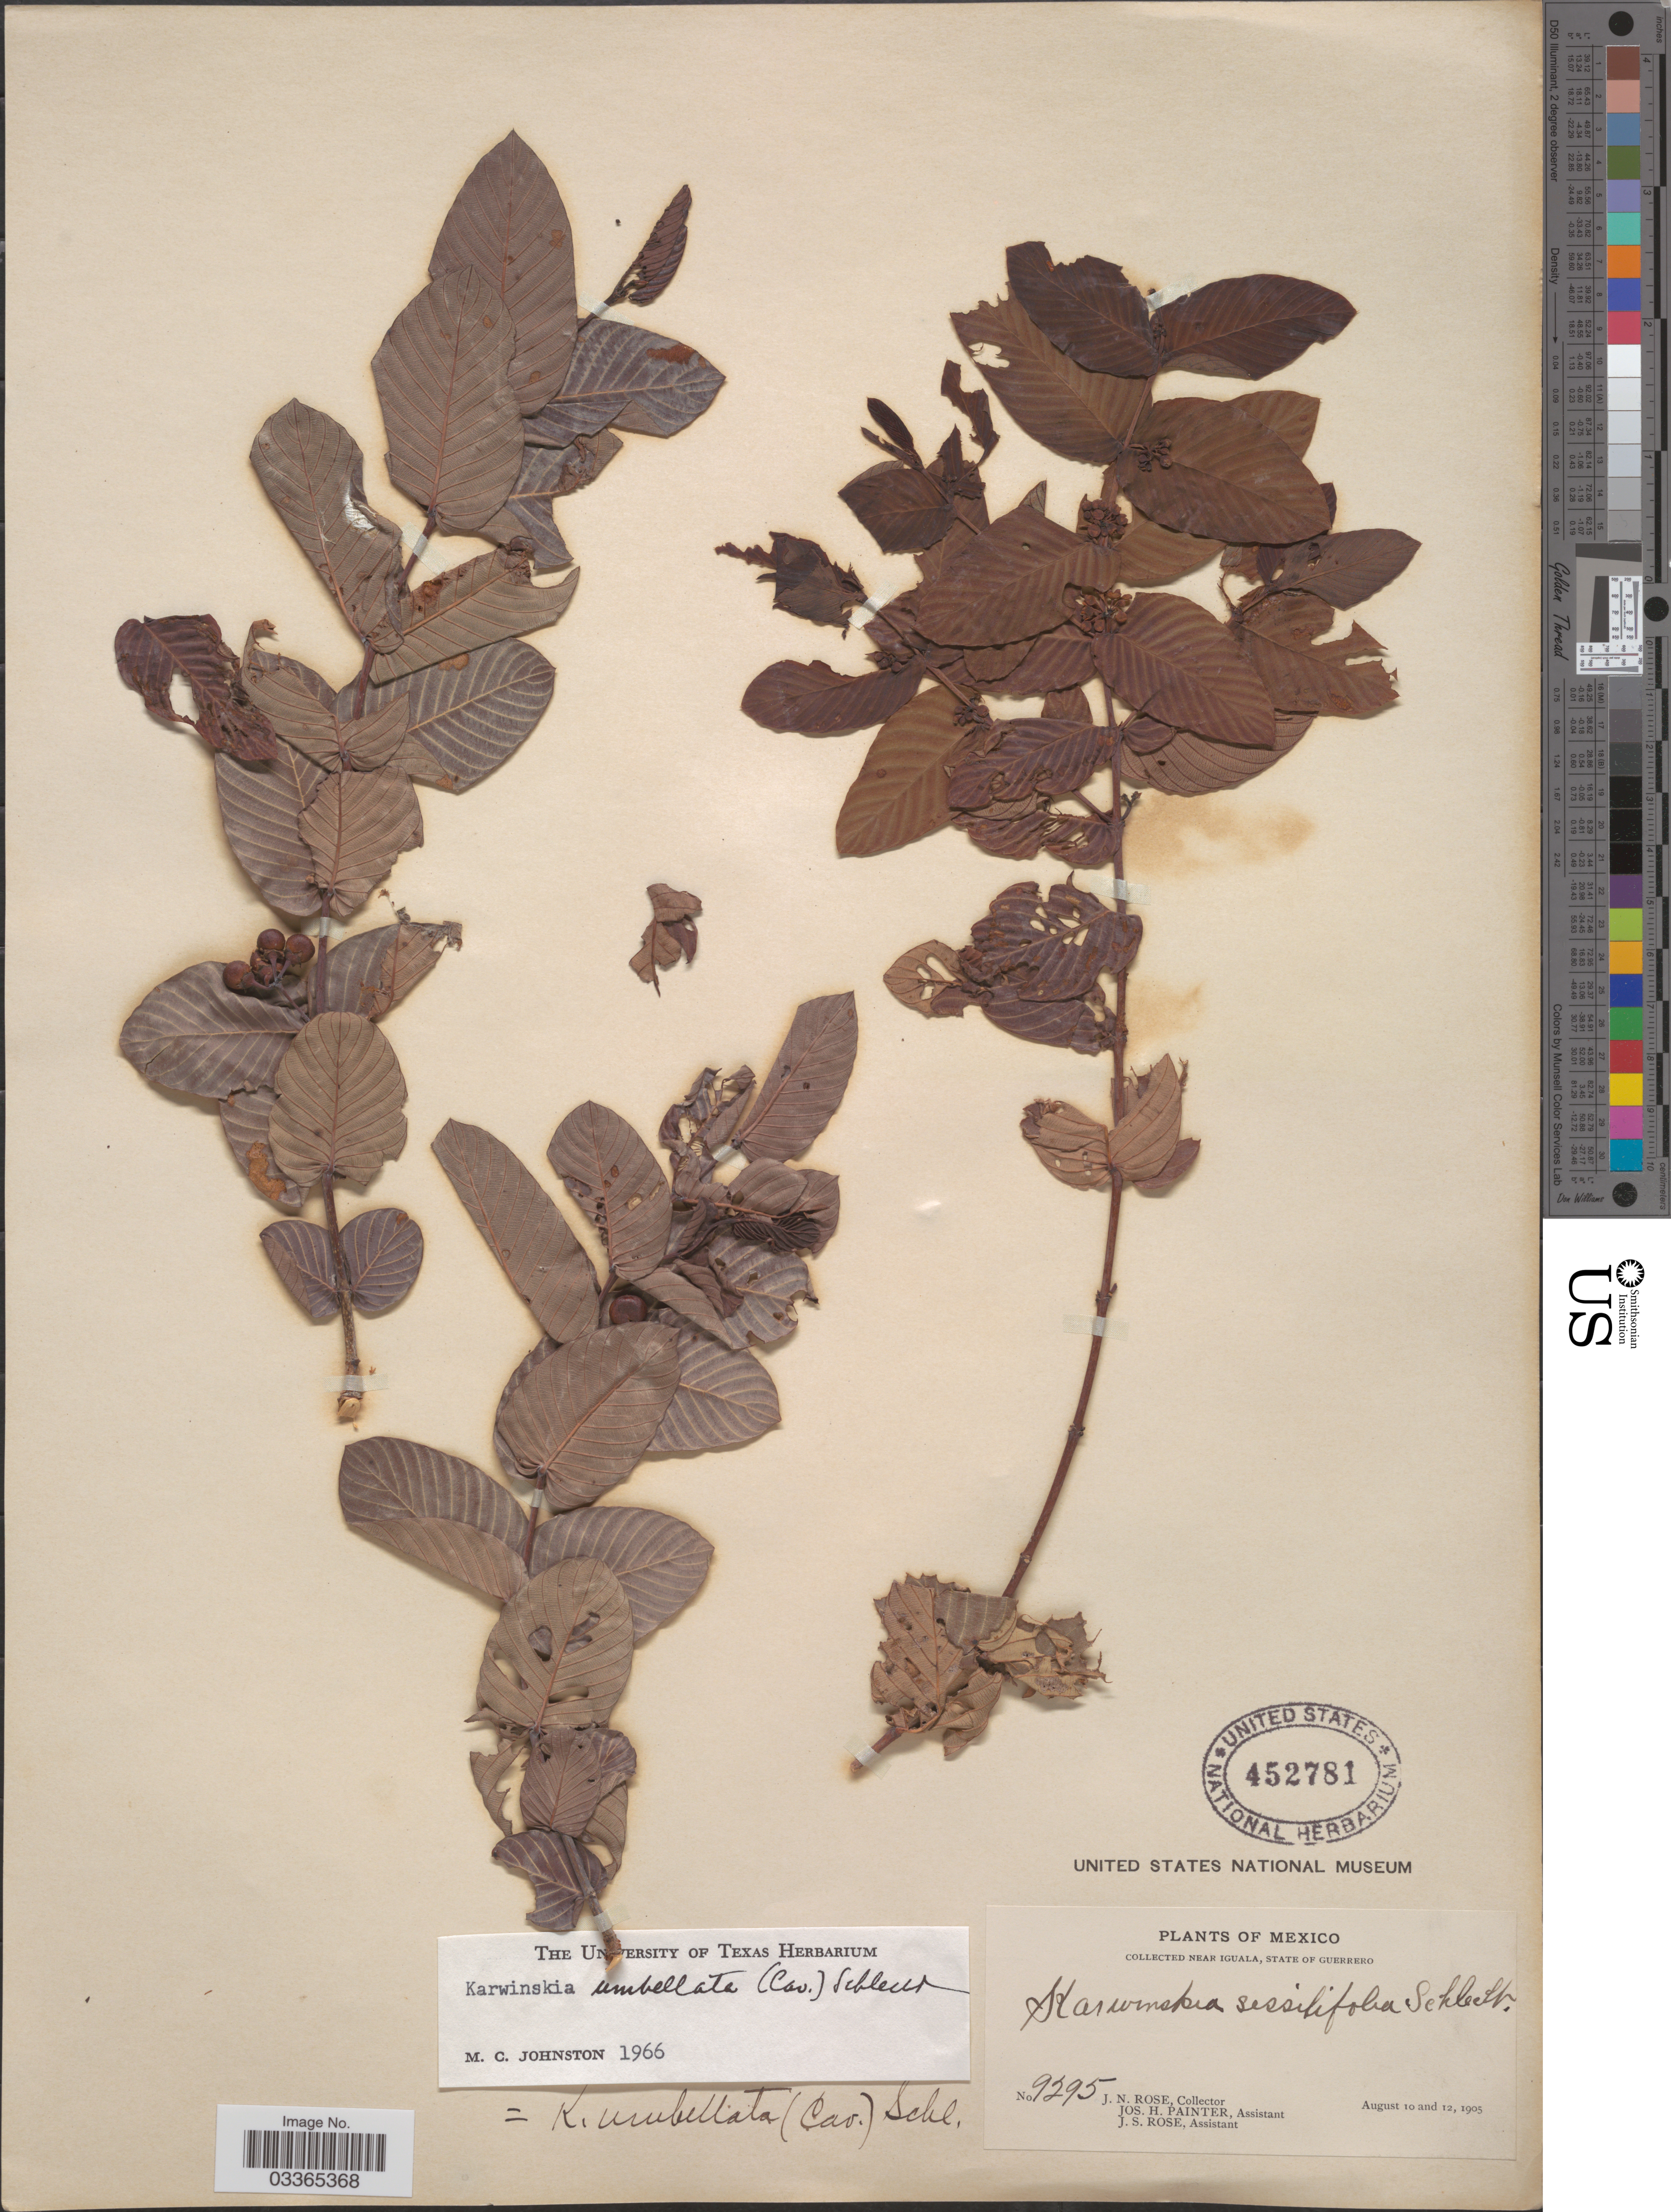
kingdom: Plantae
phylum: Tracheophyta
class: Magnoliopsida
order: Rosales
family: Rhamnaceae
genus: Karwinskia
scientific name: Karwinskia umbellata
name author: (Cav.) Schltdl.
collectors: J. N. Rose, J. H. Painter & J. S. Rose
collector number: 9295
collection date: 1905-08-10/1905-08-12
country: Mexico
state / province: Guerrero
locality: Near Iguala.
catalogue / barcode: US 452781